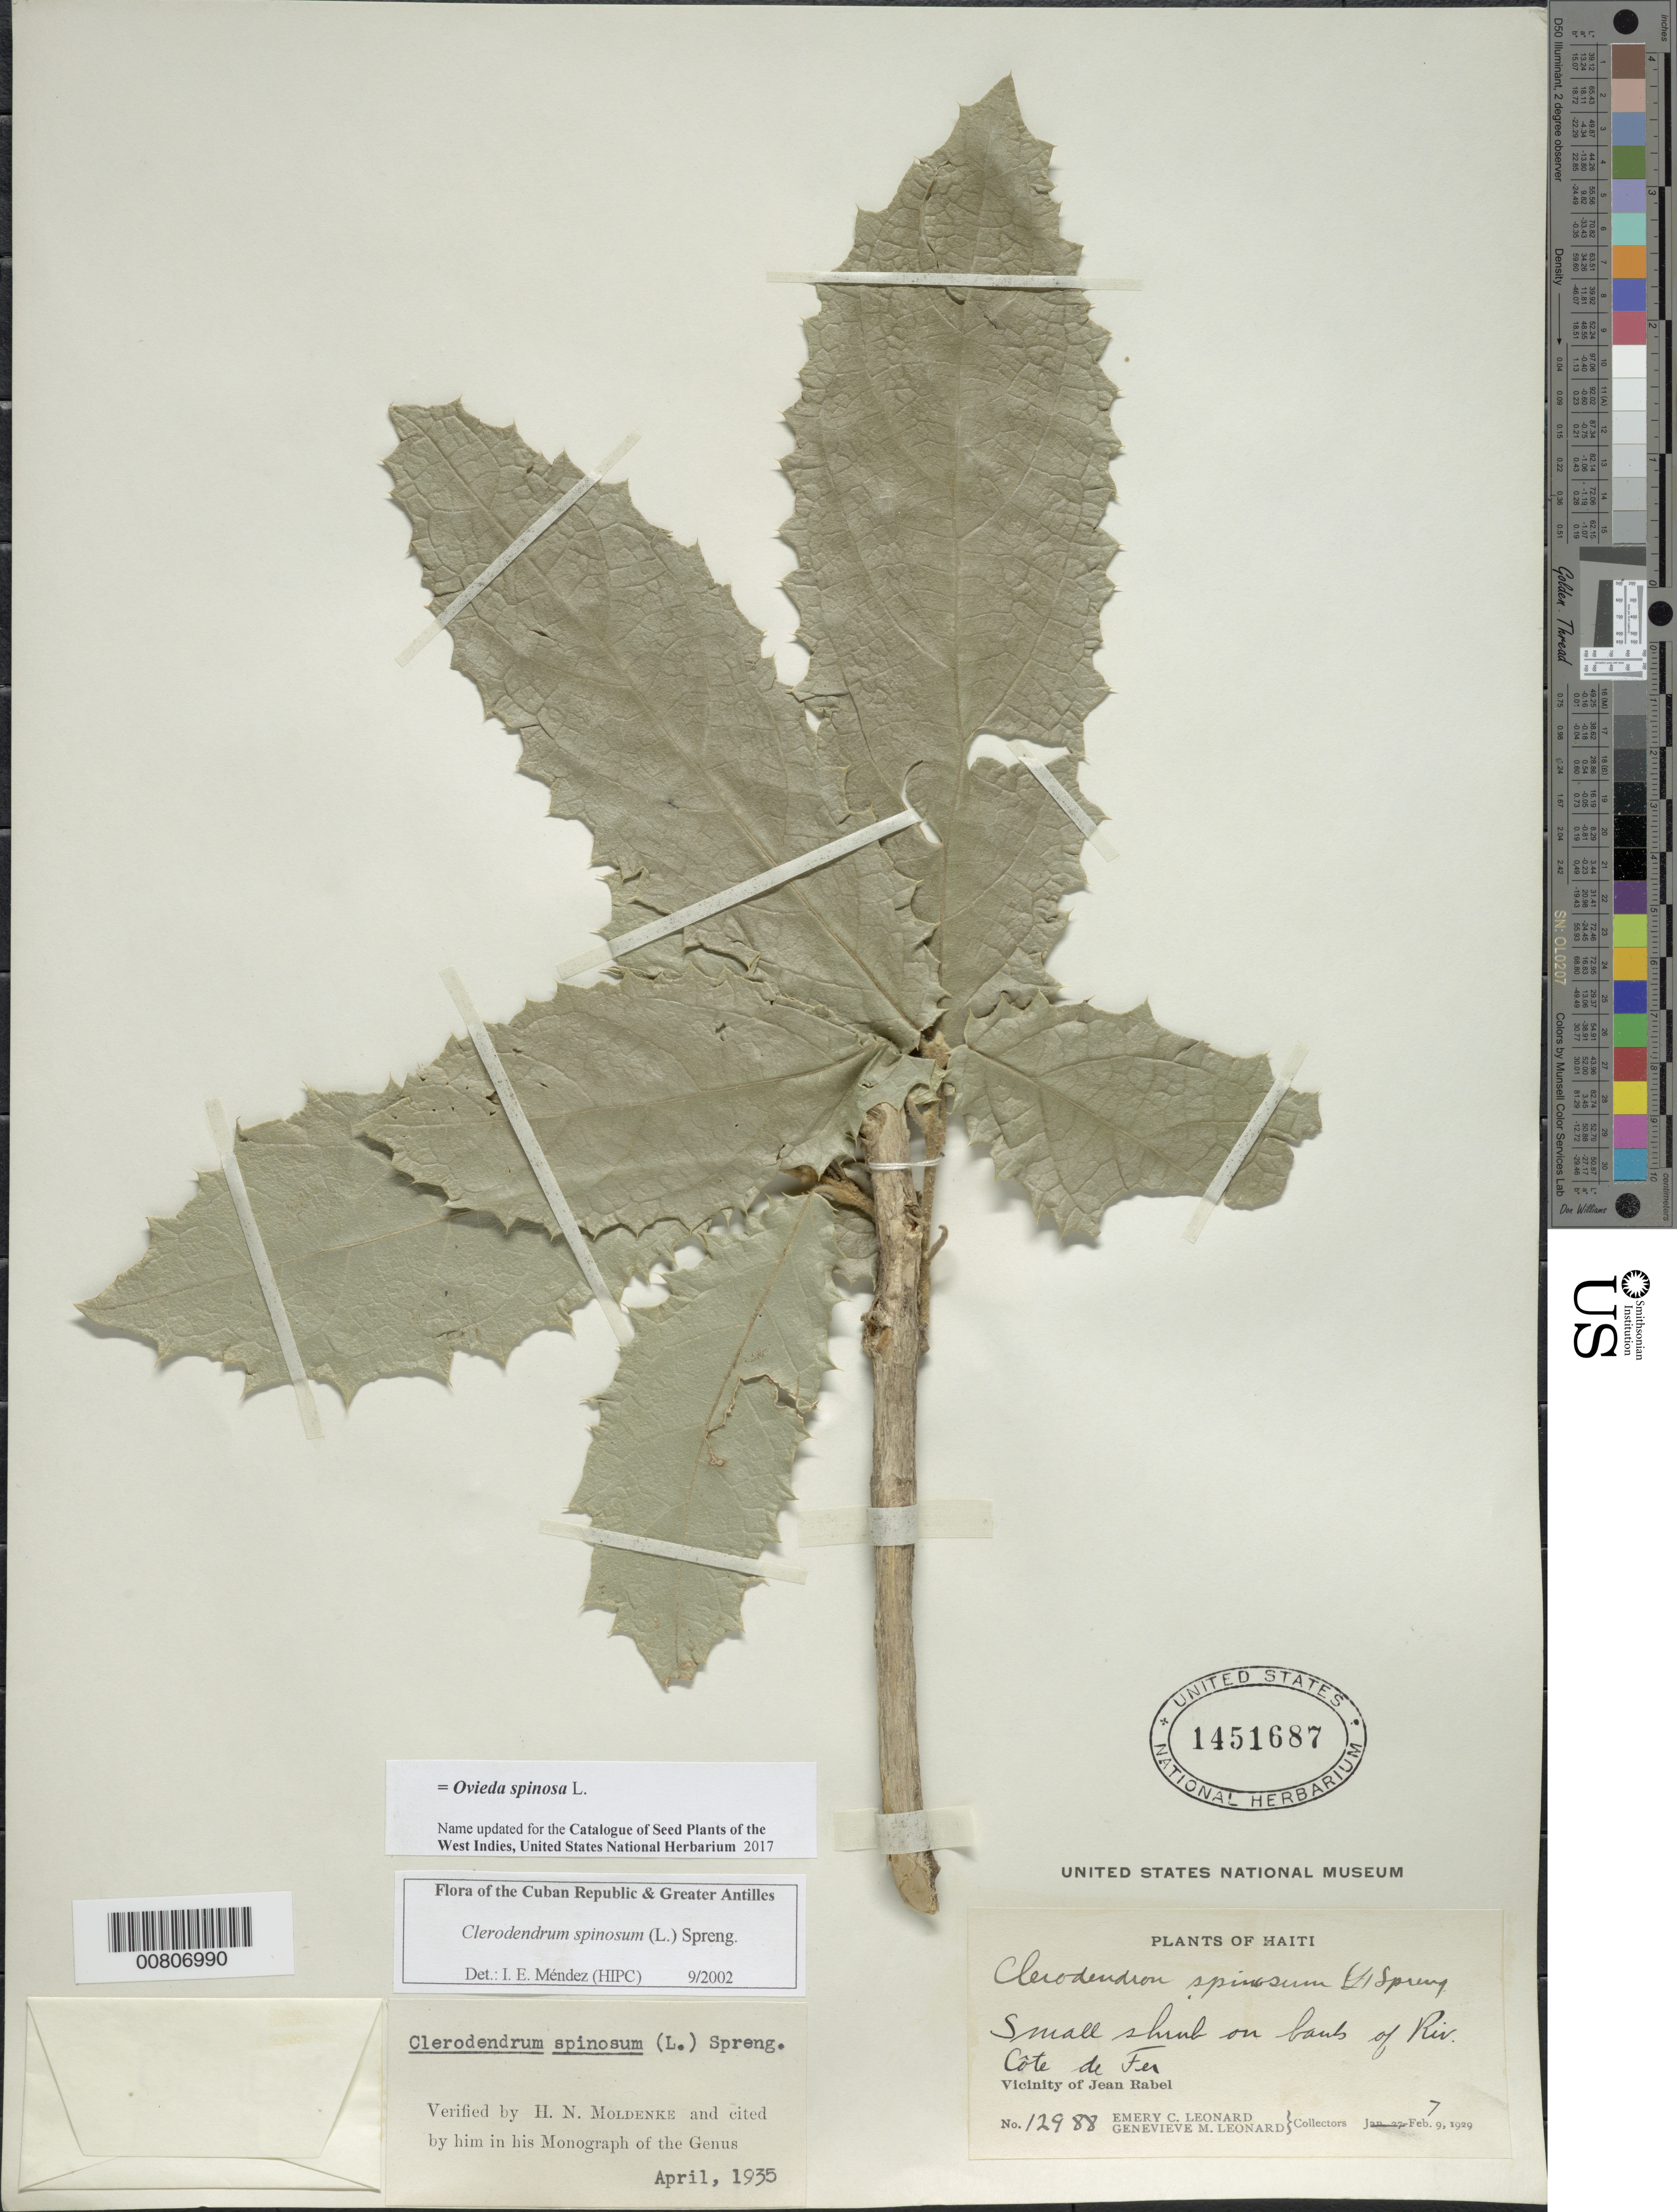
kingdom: Plantae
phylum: Tracheophyta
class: Magnoliopsida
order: Lamiales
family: Lamiaceae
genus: Ovieda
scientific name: Ovieda spinosa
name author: Sw.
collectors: E. C. Leonard & G. M. Leonard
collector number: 12988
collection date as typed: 07 Feb 1929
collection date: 1929-02-07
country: Haiti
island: Hispaniola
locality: Jean Rabel vicinity; Riv. Côte de Fer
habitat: On bank of river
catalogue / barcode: US 1451687